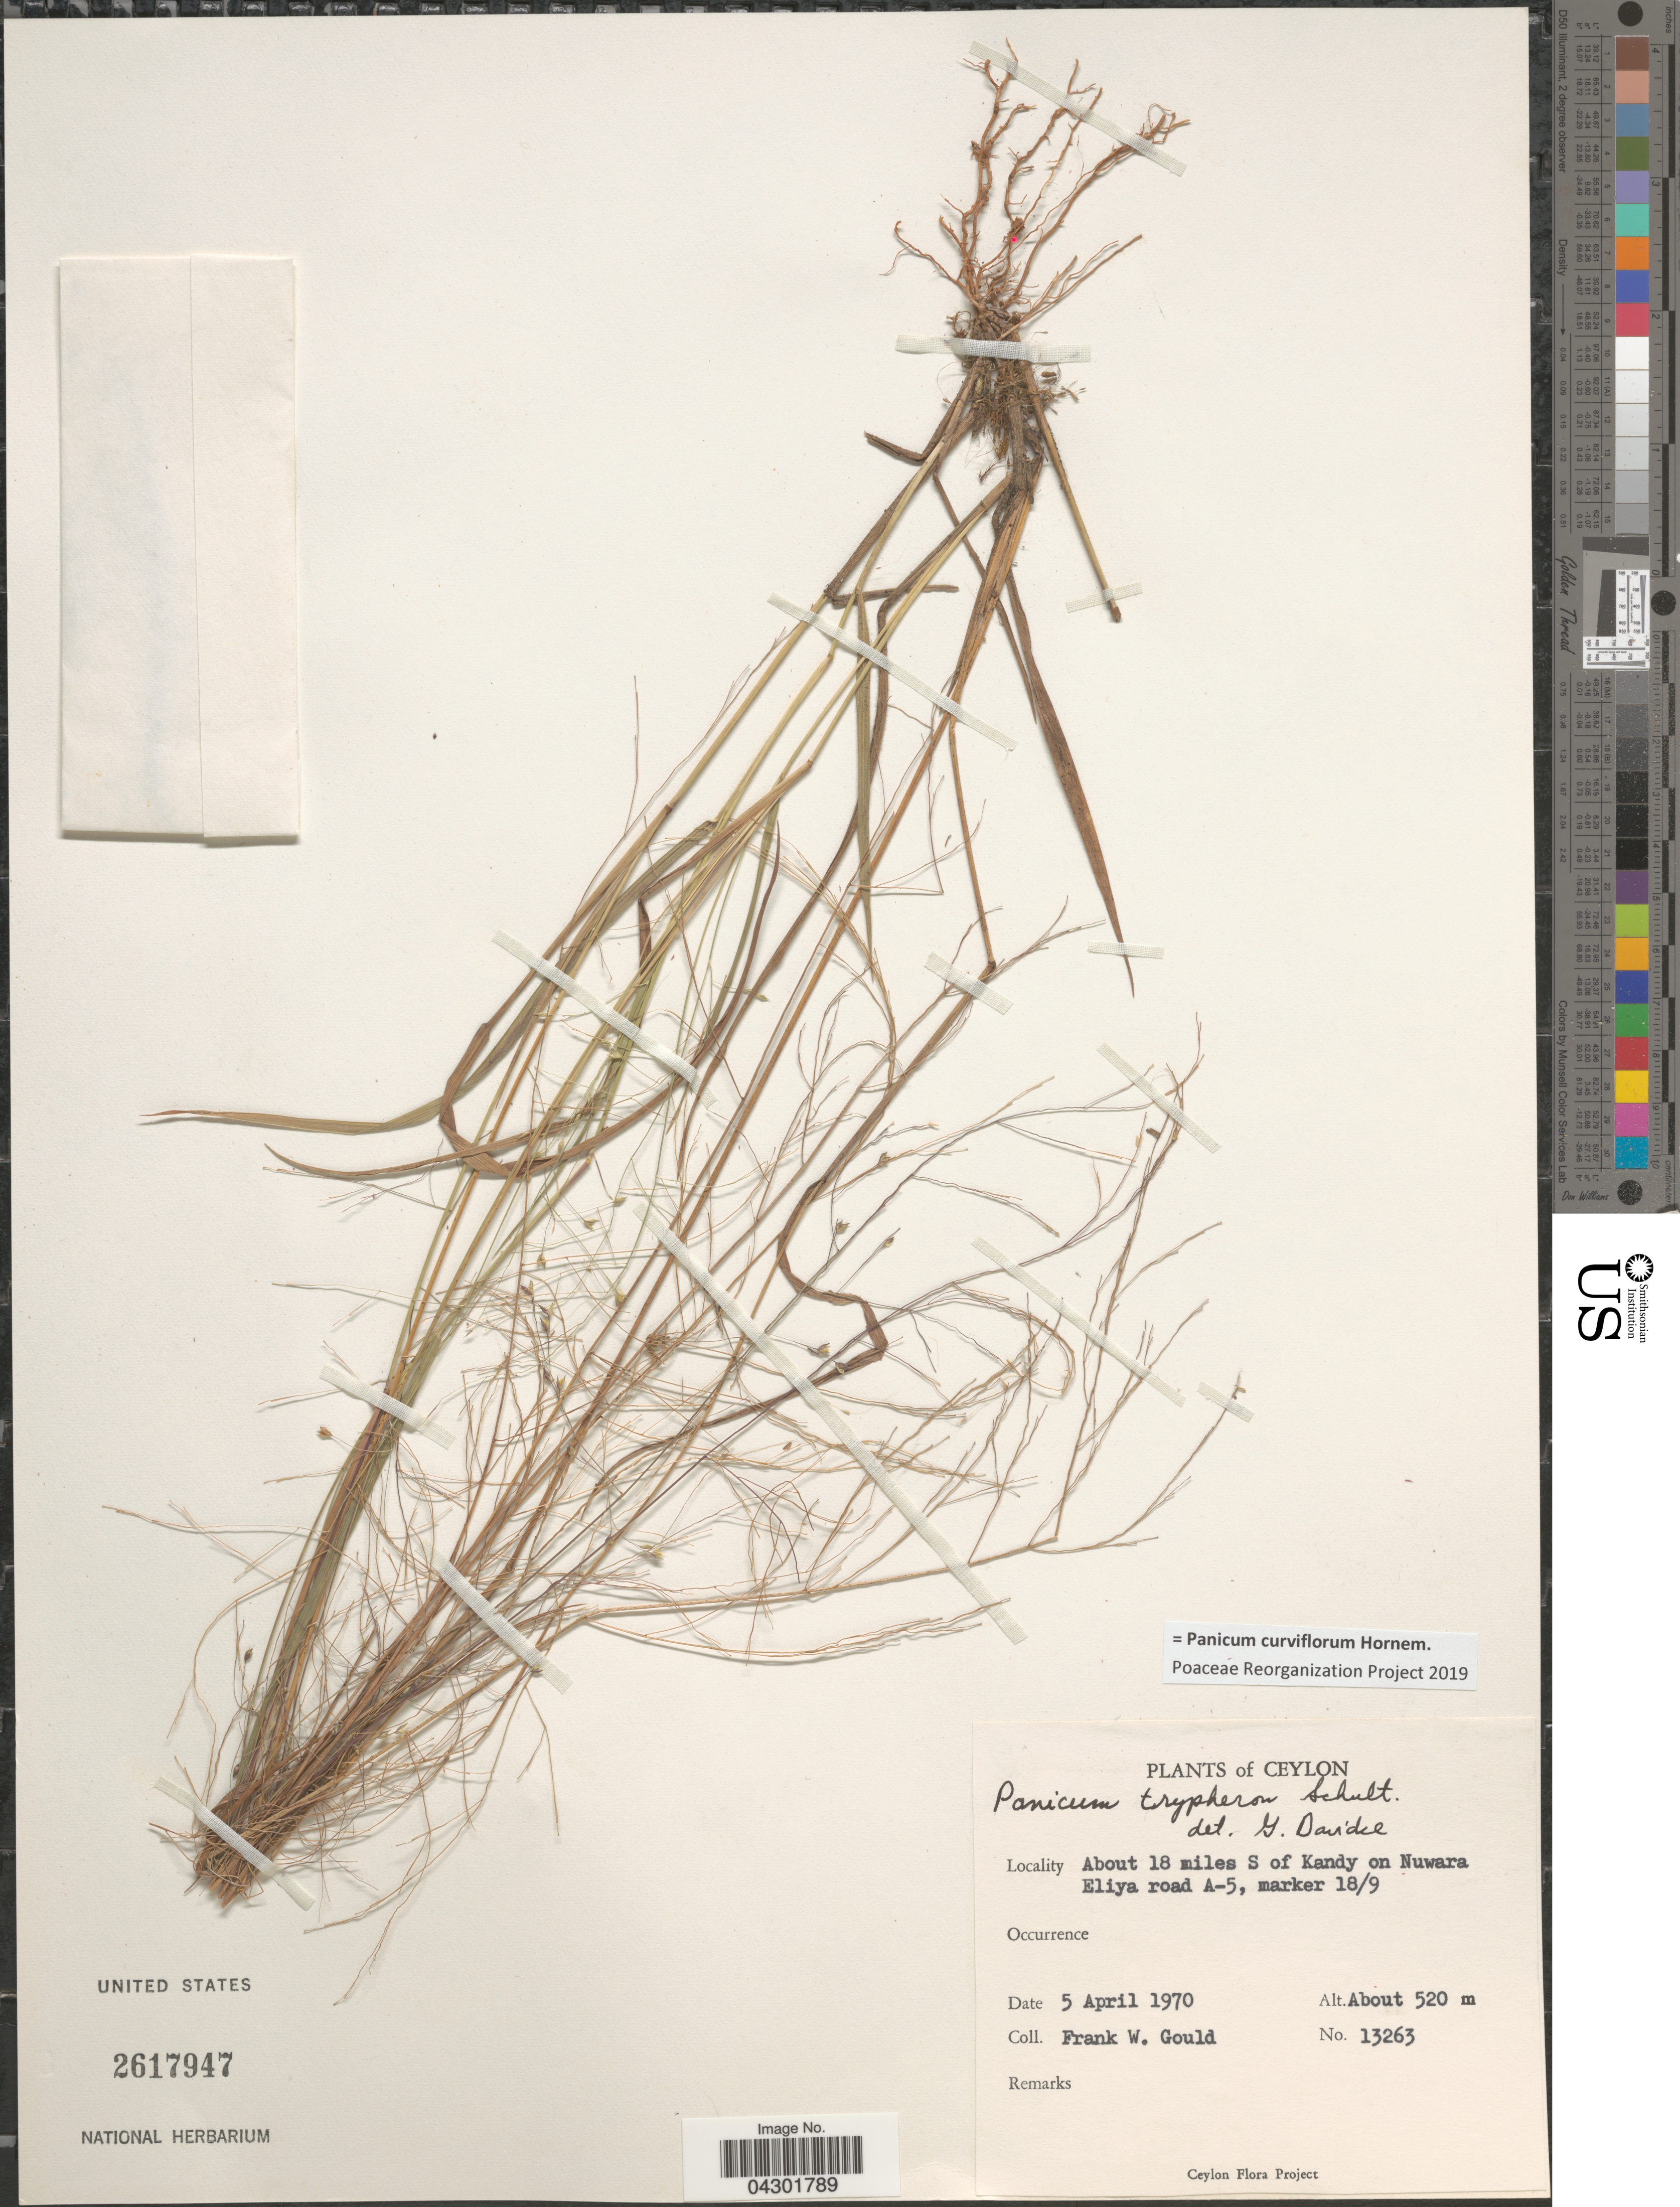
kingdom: Plantae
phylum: Tracheophyta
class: Liliopsida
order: Poales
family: Poaceae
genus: Panicum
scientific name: Panicum curviflorum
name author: Hornem.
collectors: F. W. Gould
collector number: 13263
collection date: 1970-04-05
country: Sri Lanka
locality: About 18 miles S of Kandy on Nuwara Eliya road A-5, marker 18/9.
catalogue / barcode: US 2617947